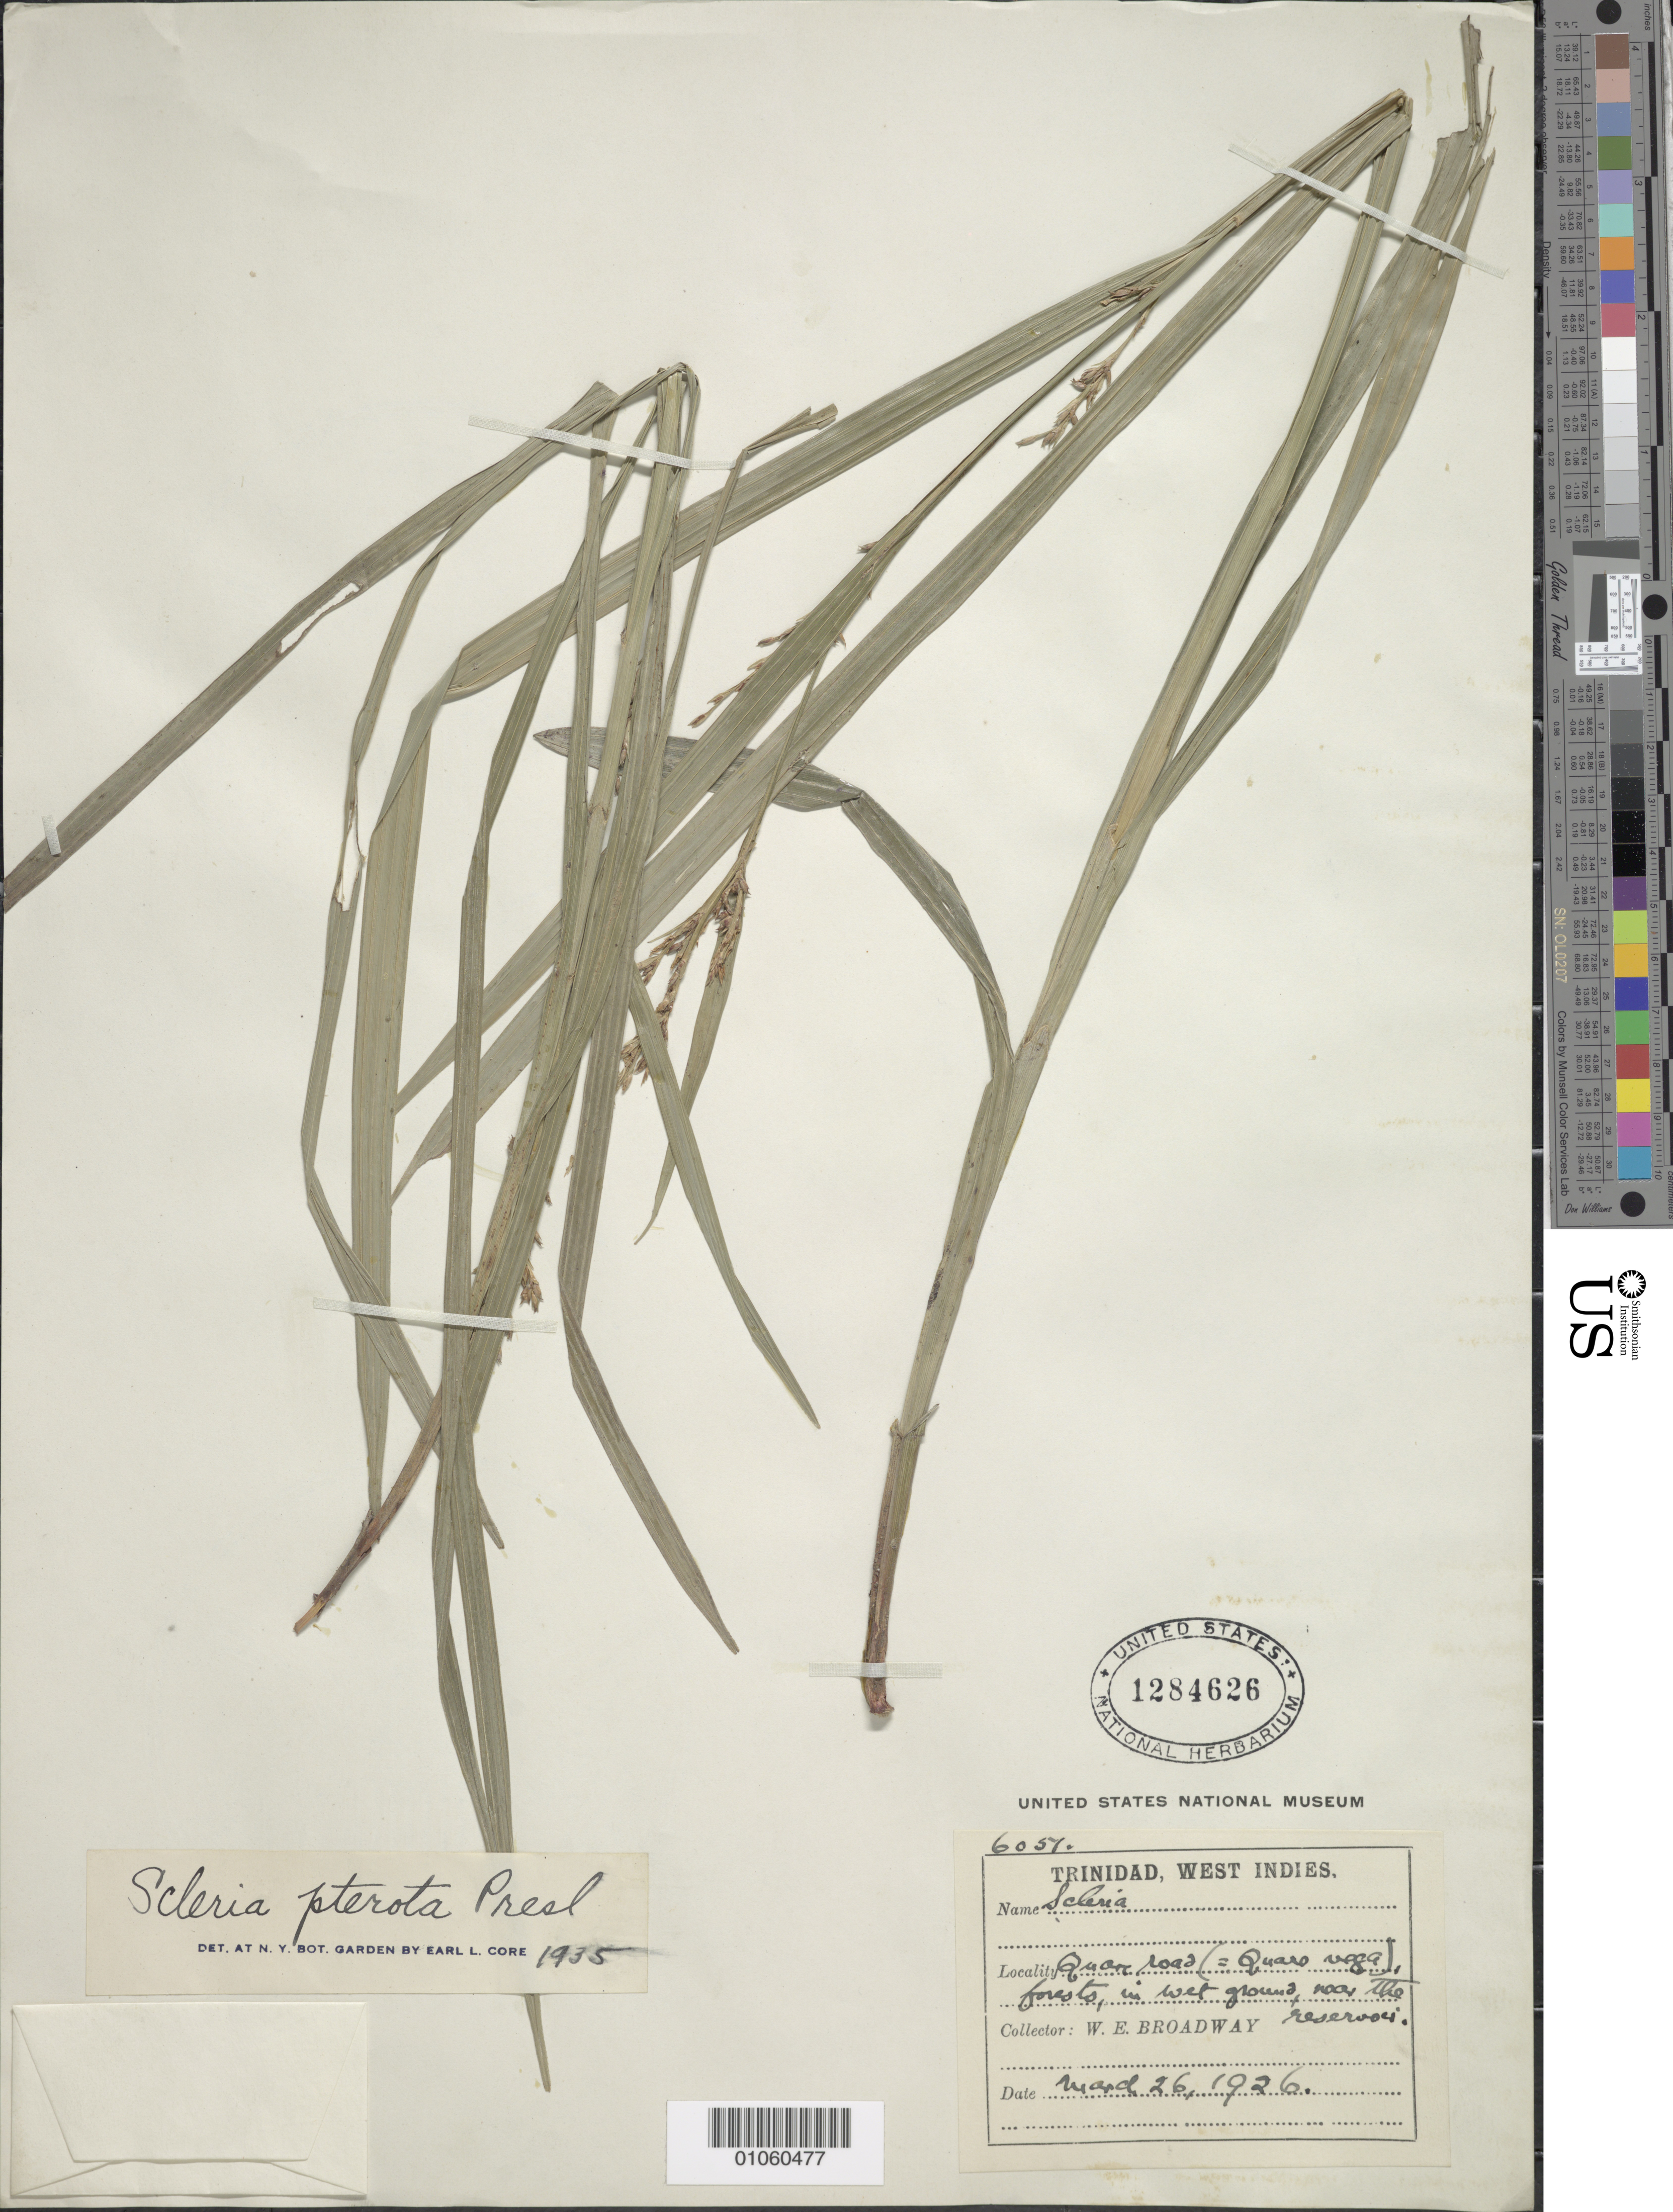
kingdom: Plantae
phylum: Tracheophyta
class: Liliopsida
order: Poales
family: Cyperaceae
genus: Scleria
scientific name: Scleria gaertneri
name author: Raddi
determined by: Strong, Mark T., (BOT), Smithsonian Institution - National Museum of Natural History (UNITED STATES)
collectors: W. E. Broadway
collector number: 6051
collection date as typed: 26 Mar 1926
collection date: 1926-03-26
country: Trinidad and Tobago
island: Trinidad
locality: Quare road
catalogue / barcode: US 1284626